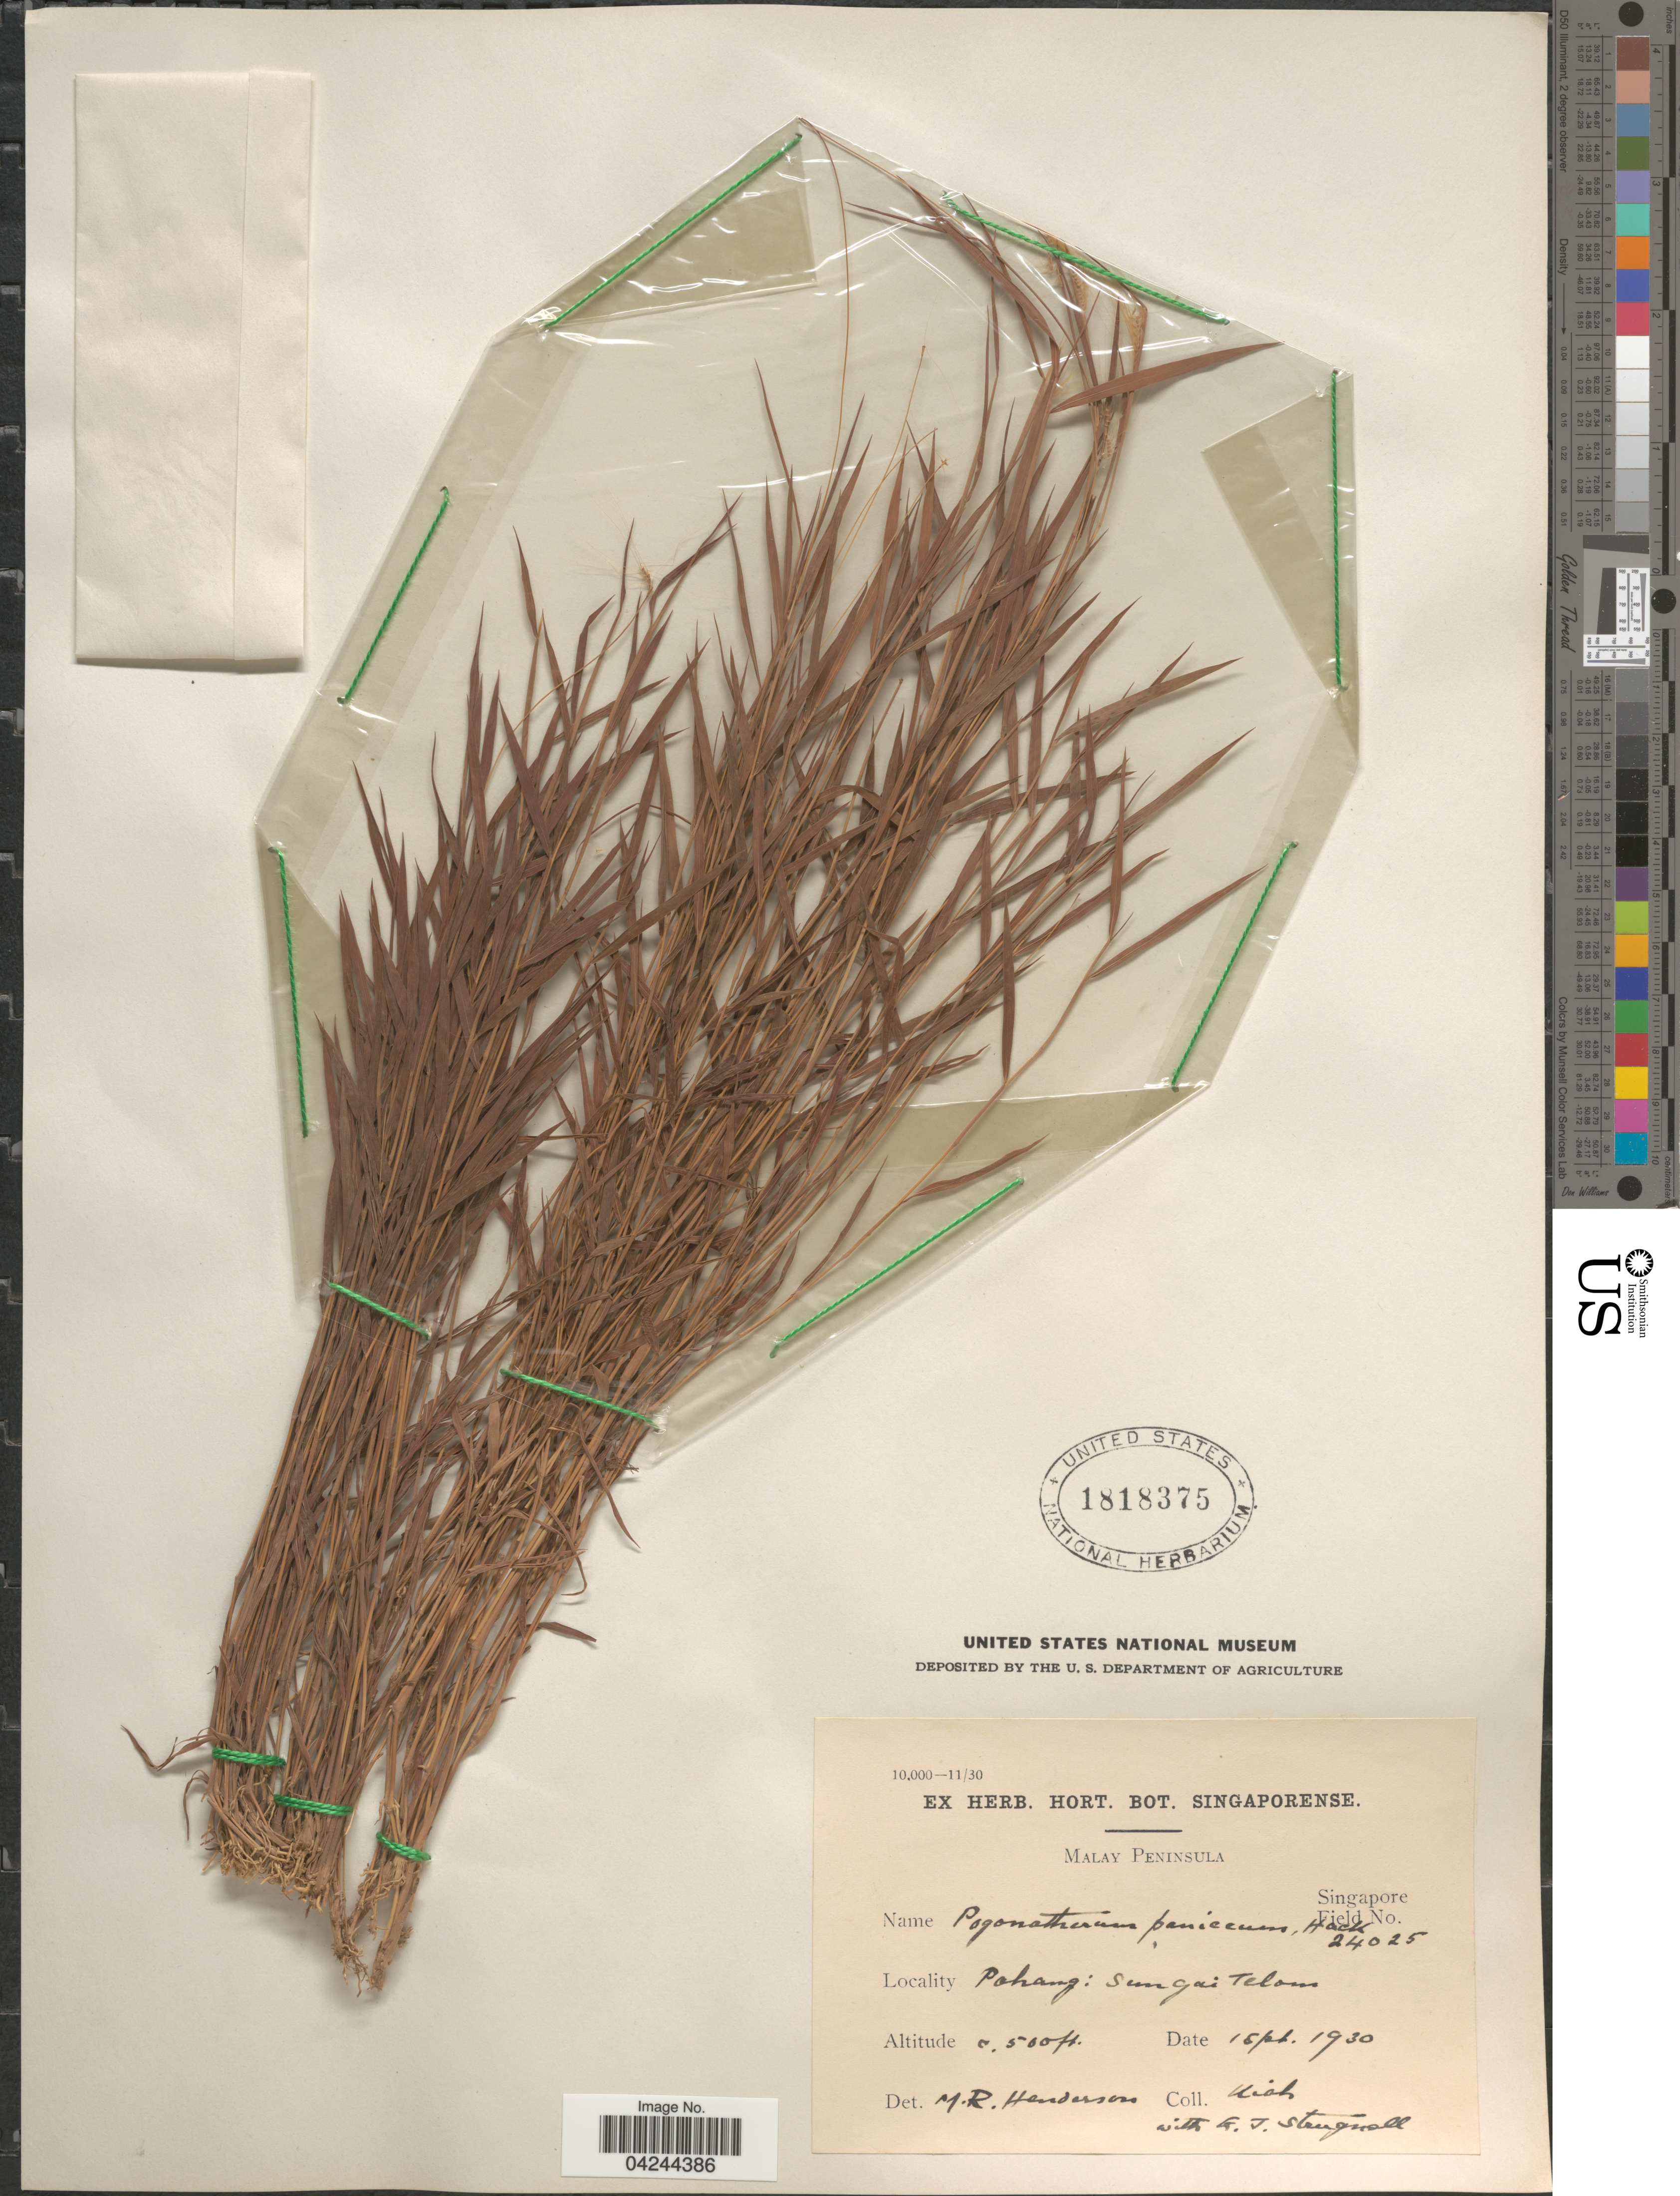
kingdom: Plantae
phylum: Tracheophyta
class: Liliopsida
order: Poales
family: Poaceae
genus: Pogonatherum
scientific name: Pogonatherum crinitum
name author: (Thunb.) Kunth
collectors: -. Kiah & E. Strugnell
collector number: Singapore Field 24025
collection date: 1930-09-01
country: Malaysia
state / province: Pahang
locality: Malay Peninsula. Pahang: Sungai Telom.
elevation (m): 152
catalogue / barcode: US 1818375